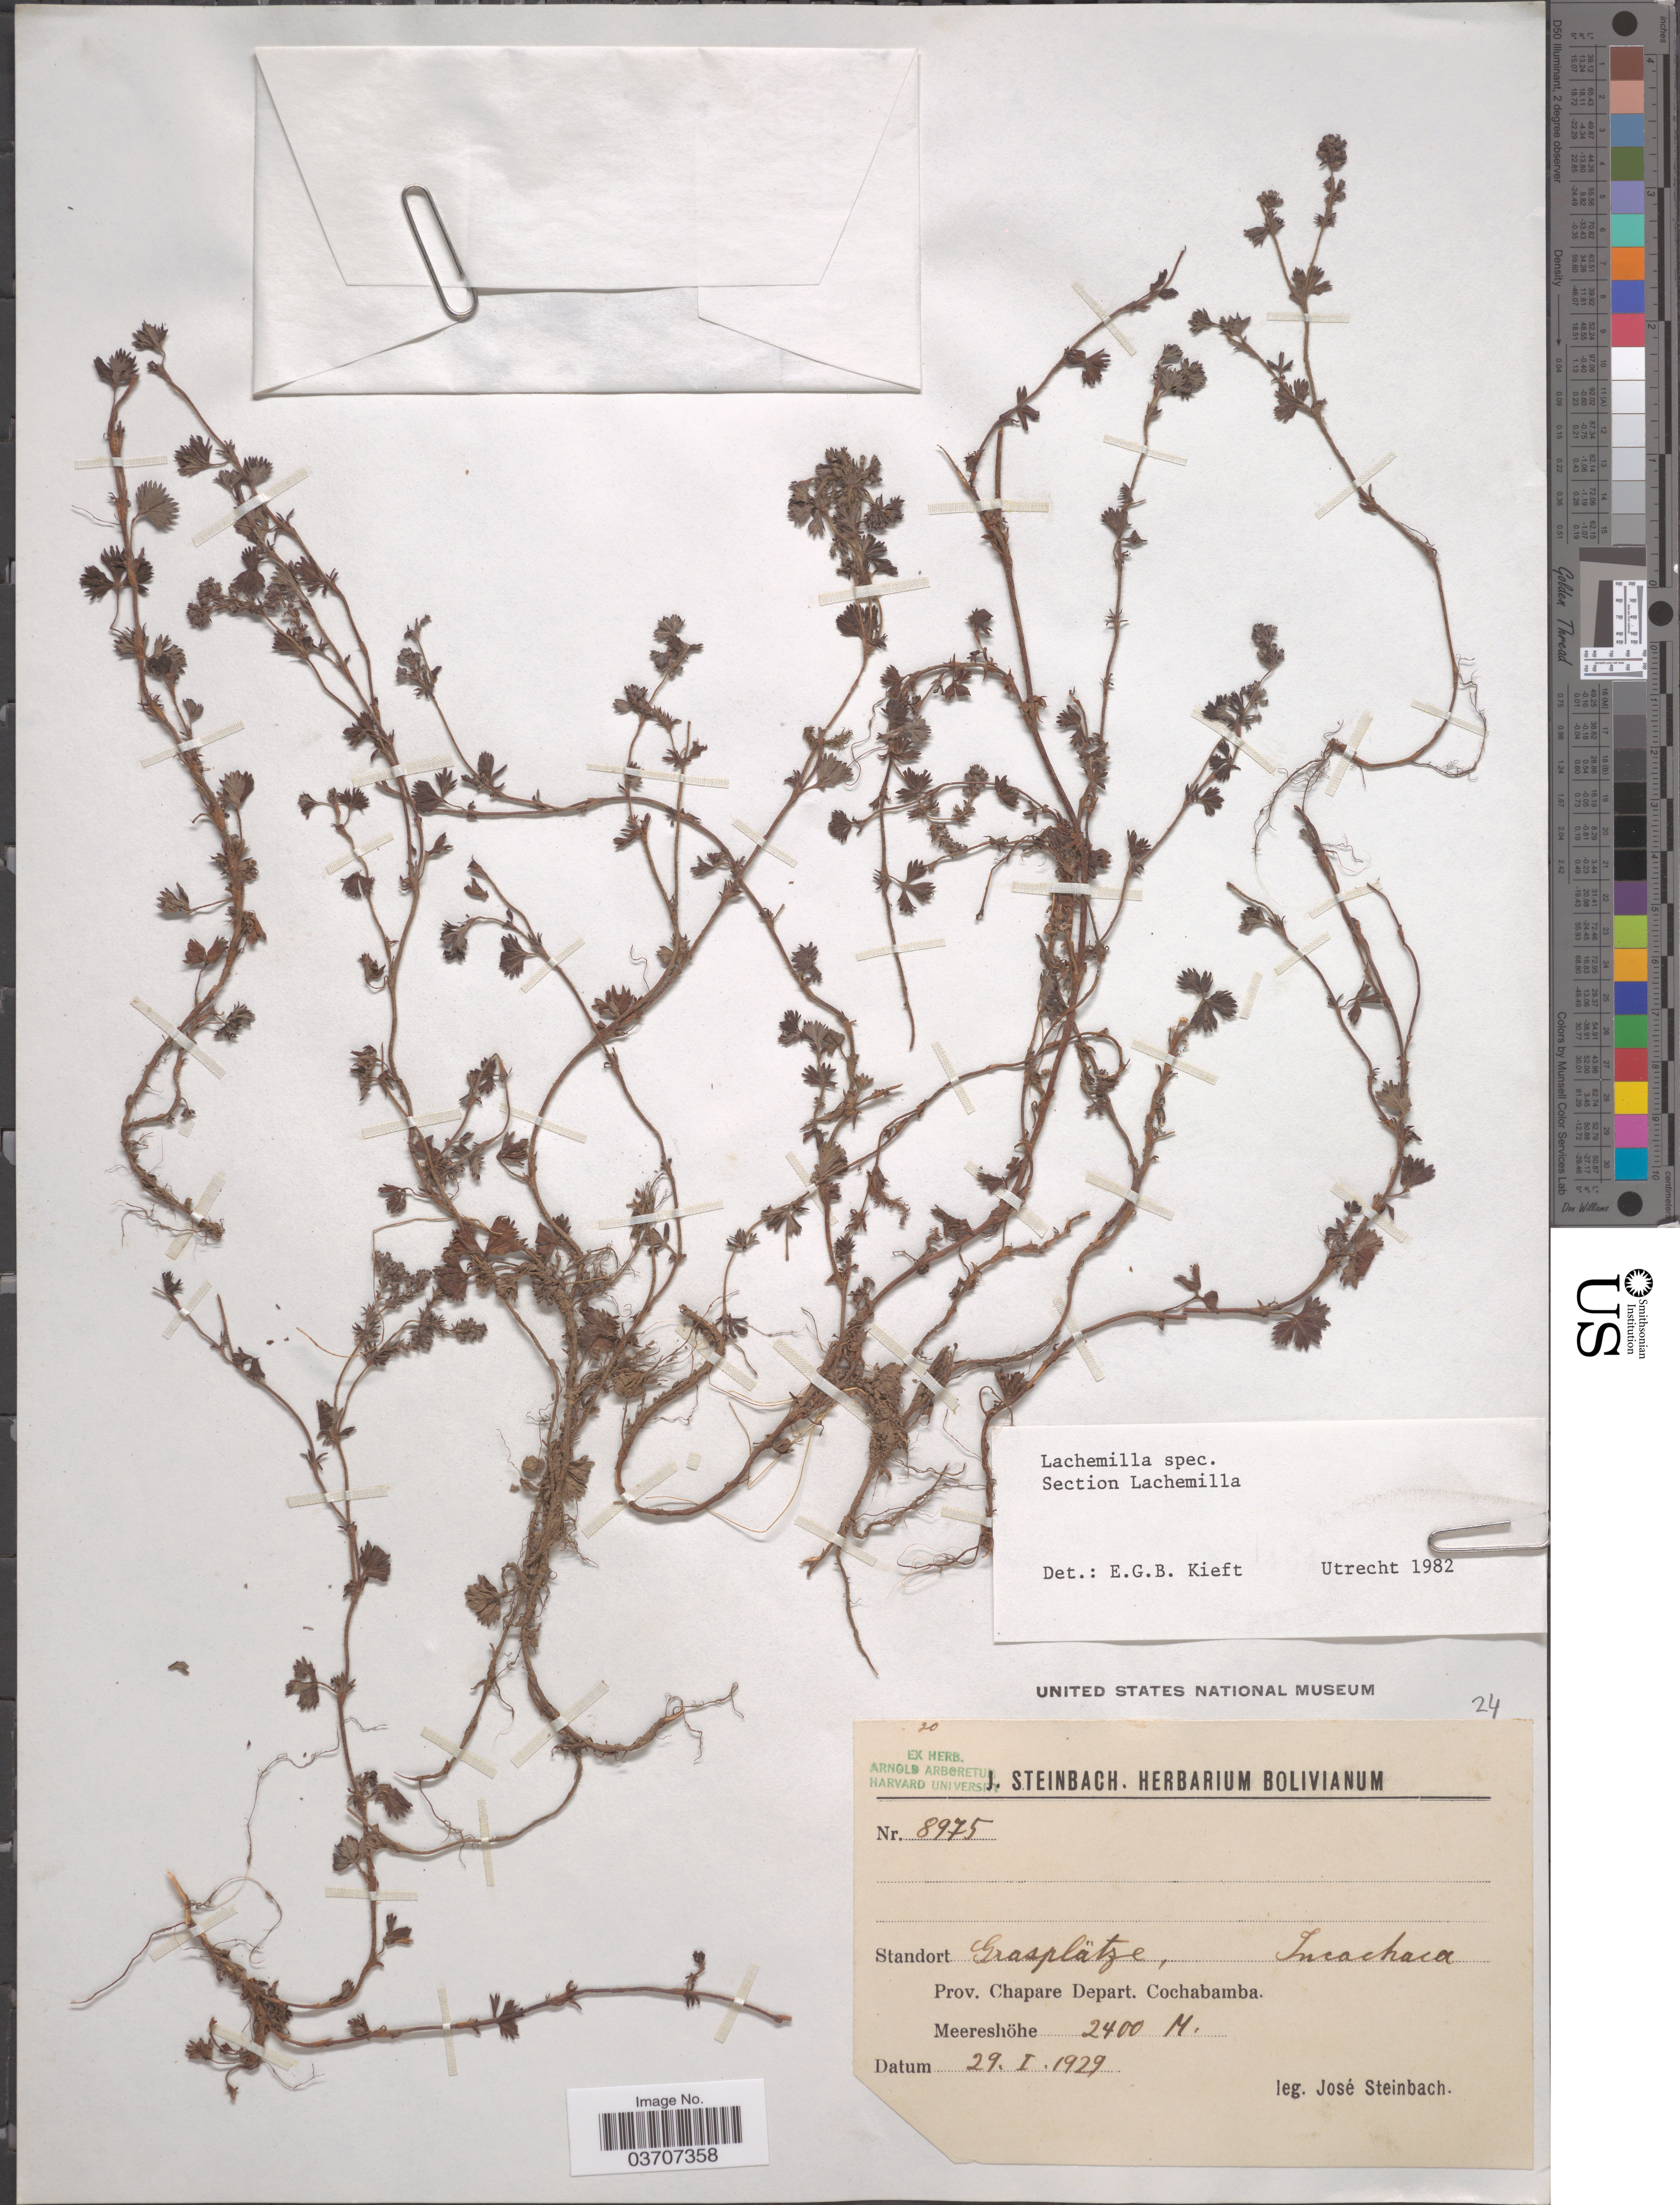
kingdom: Plantae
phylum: Tracheophyta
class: Magnoliopsida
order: Rosales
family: Rosaceae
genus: Lachemilla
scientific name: Lachemilla sp.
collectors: J. Steinbach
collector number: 8975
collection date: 1929-01-29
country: Bolivia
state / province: Cochabamba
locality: Incachaca. Prov. Chapare Depart. Cochabamba.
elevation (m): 2400